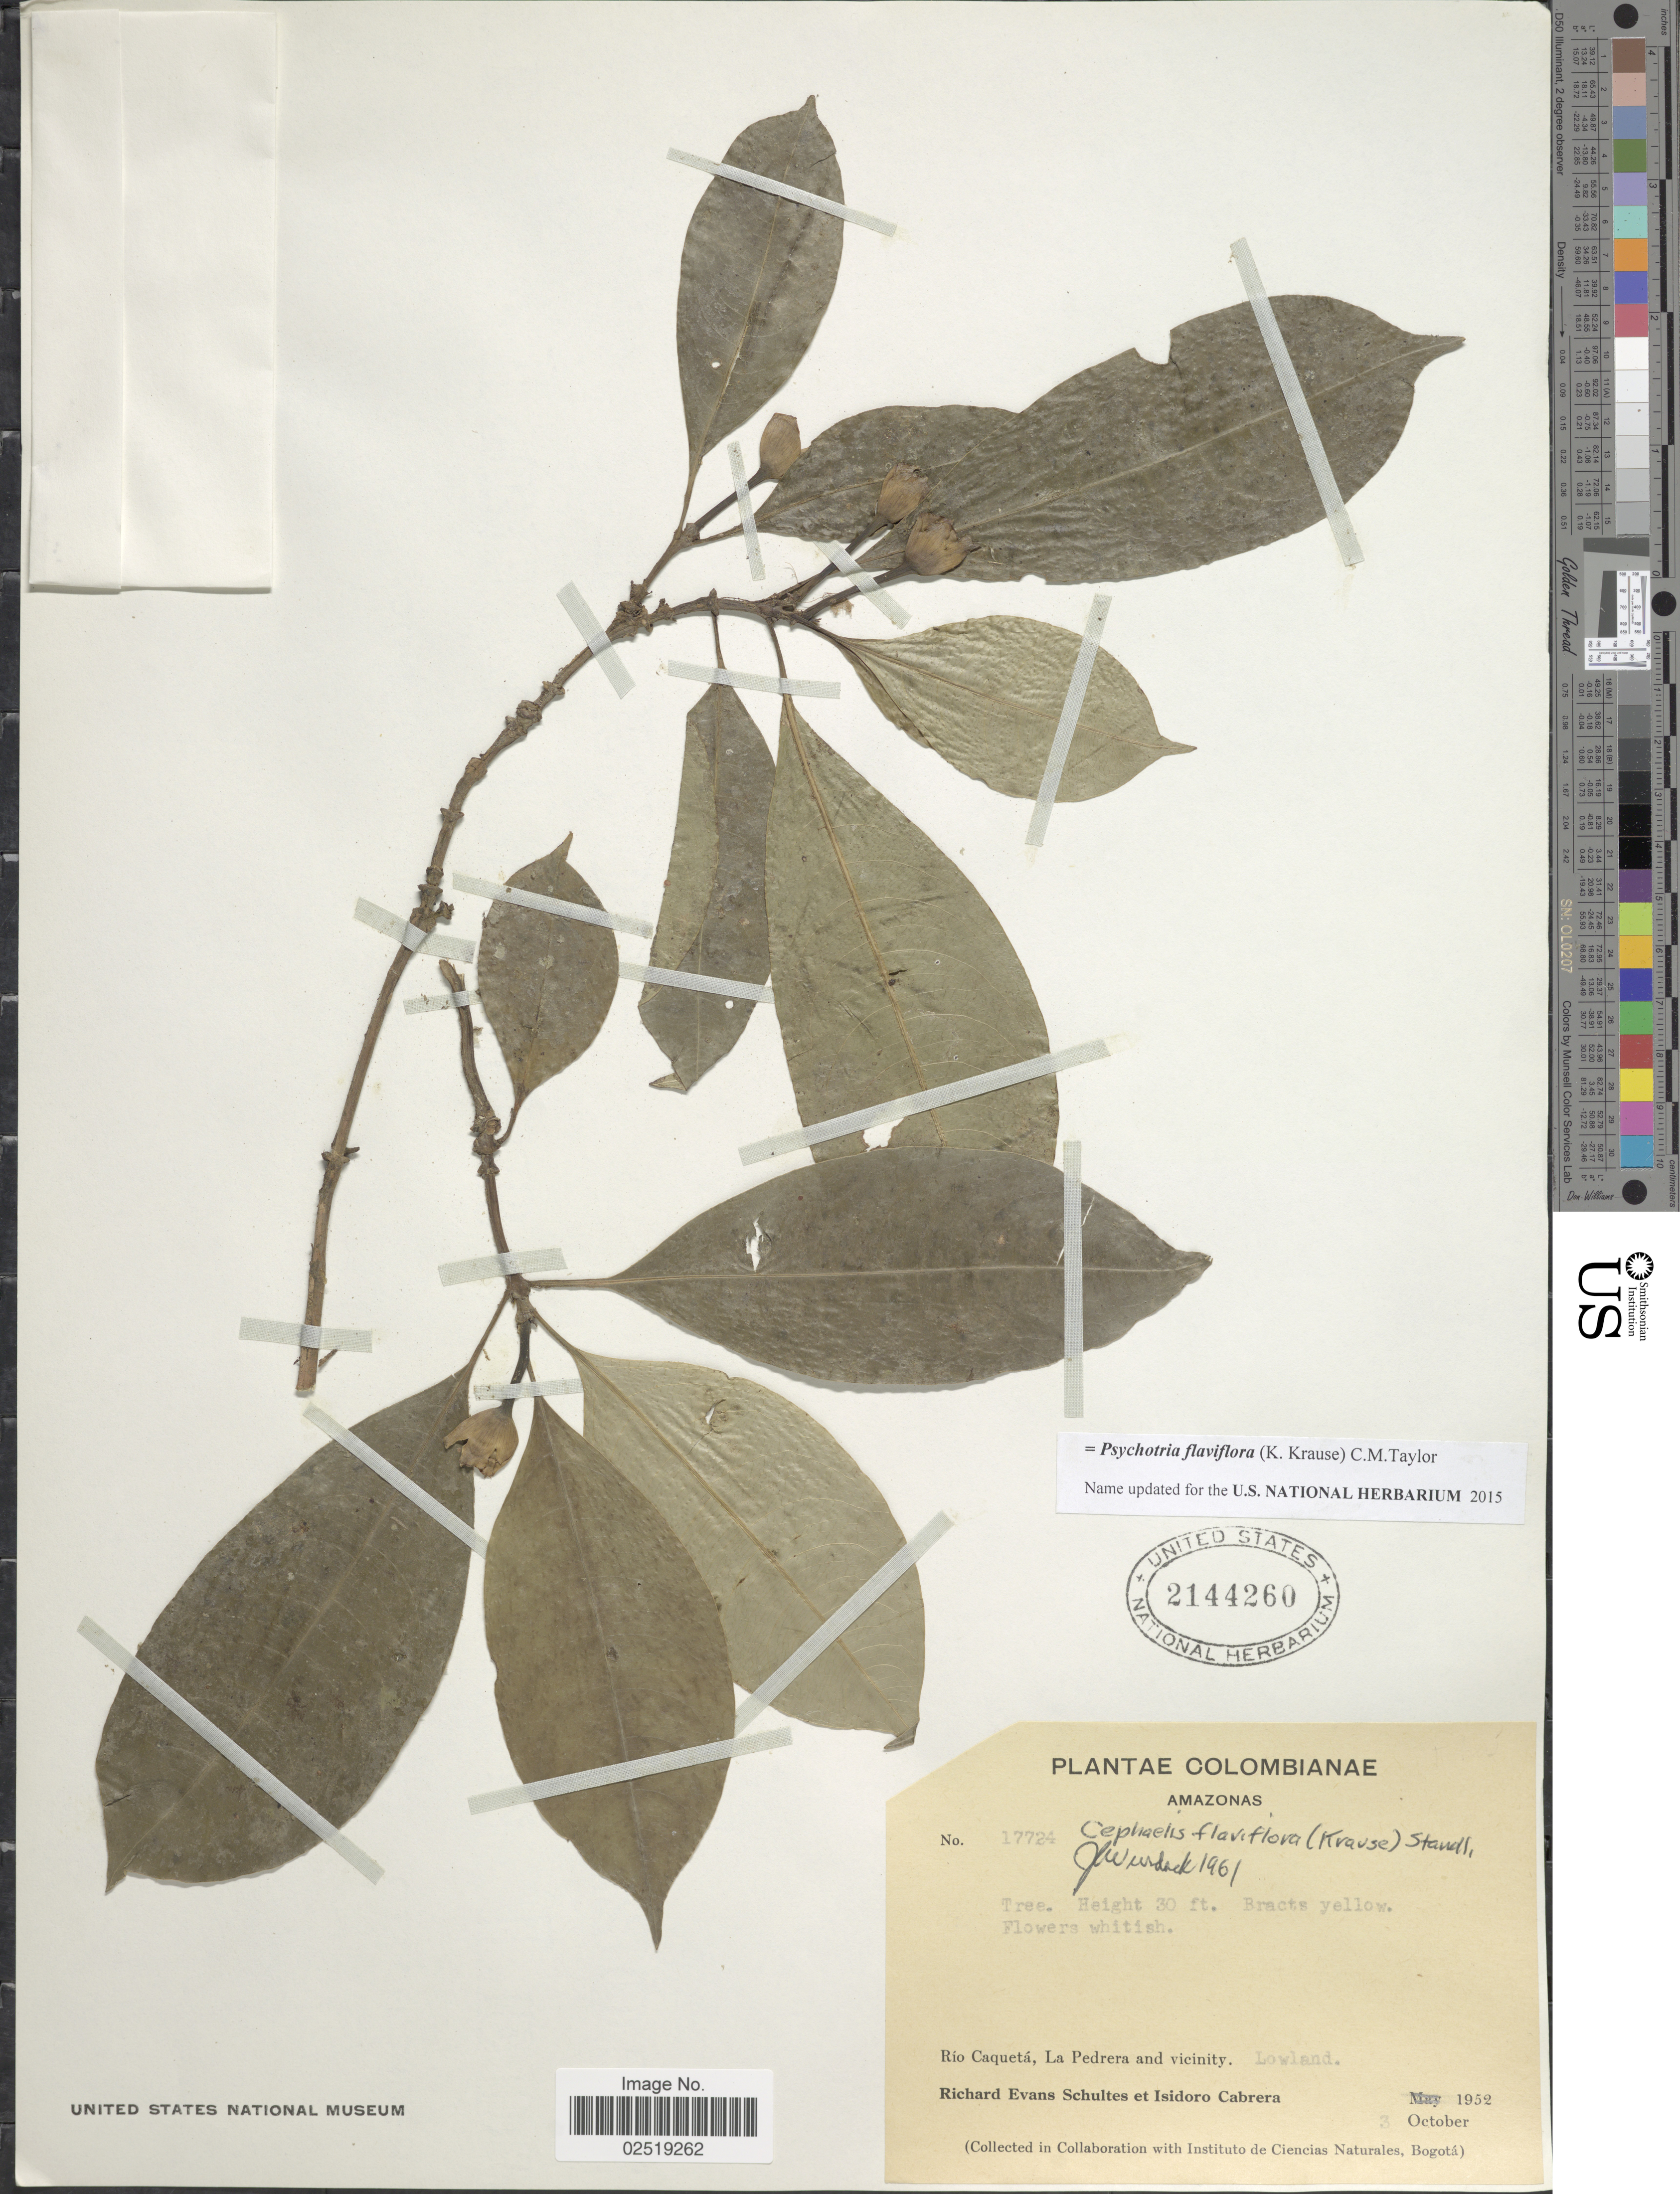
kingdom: Plantae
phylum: Tracheophyta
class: Magnoliopsida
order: Gentianales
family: Rubiaceae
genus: Psychotria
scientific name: Psychotria flaviflora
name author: (K. Krause) C.M. Taylor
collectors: R. E. Schultes & I. Cabrera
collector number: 17724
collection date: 1952-10-03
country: Colombia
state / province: Amazônas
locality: Rio Caqueta, La Pedrera and vicinity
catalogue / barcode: US 2144260